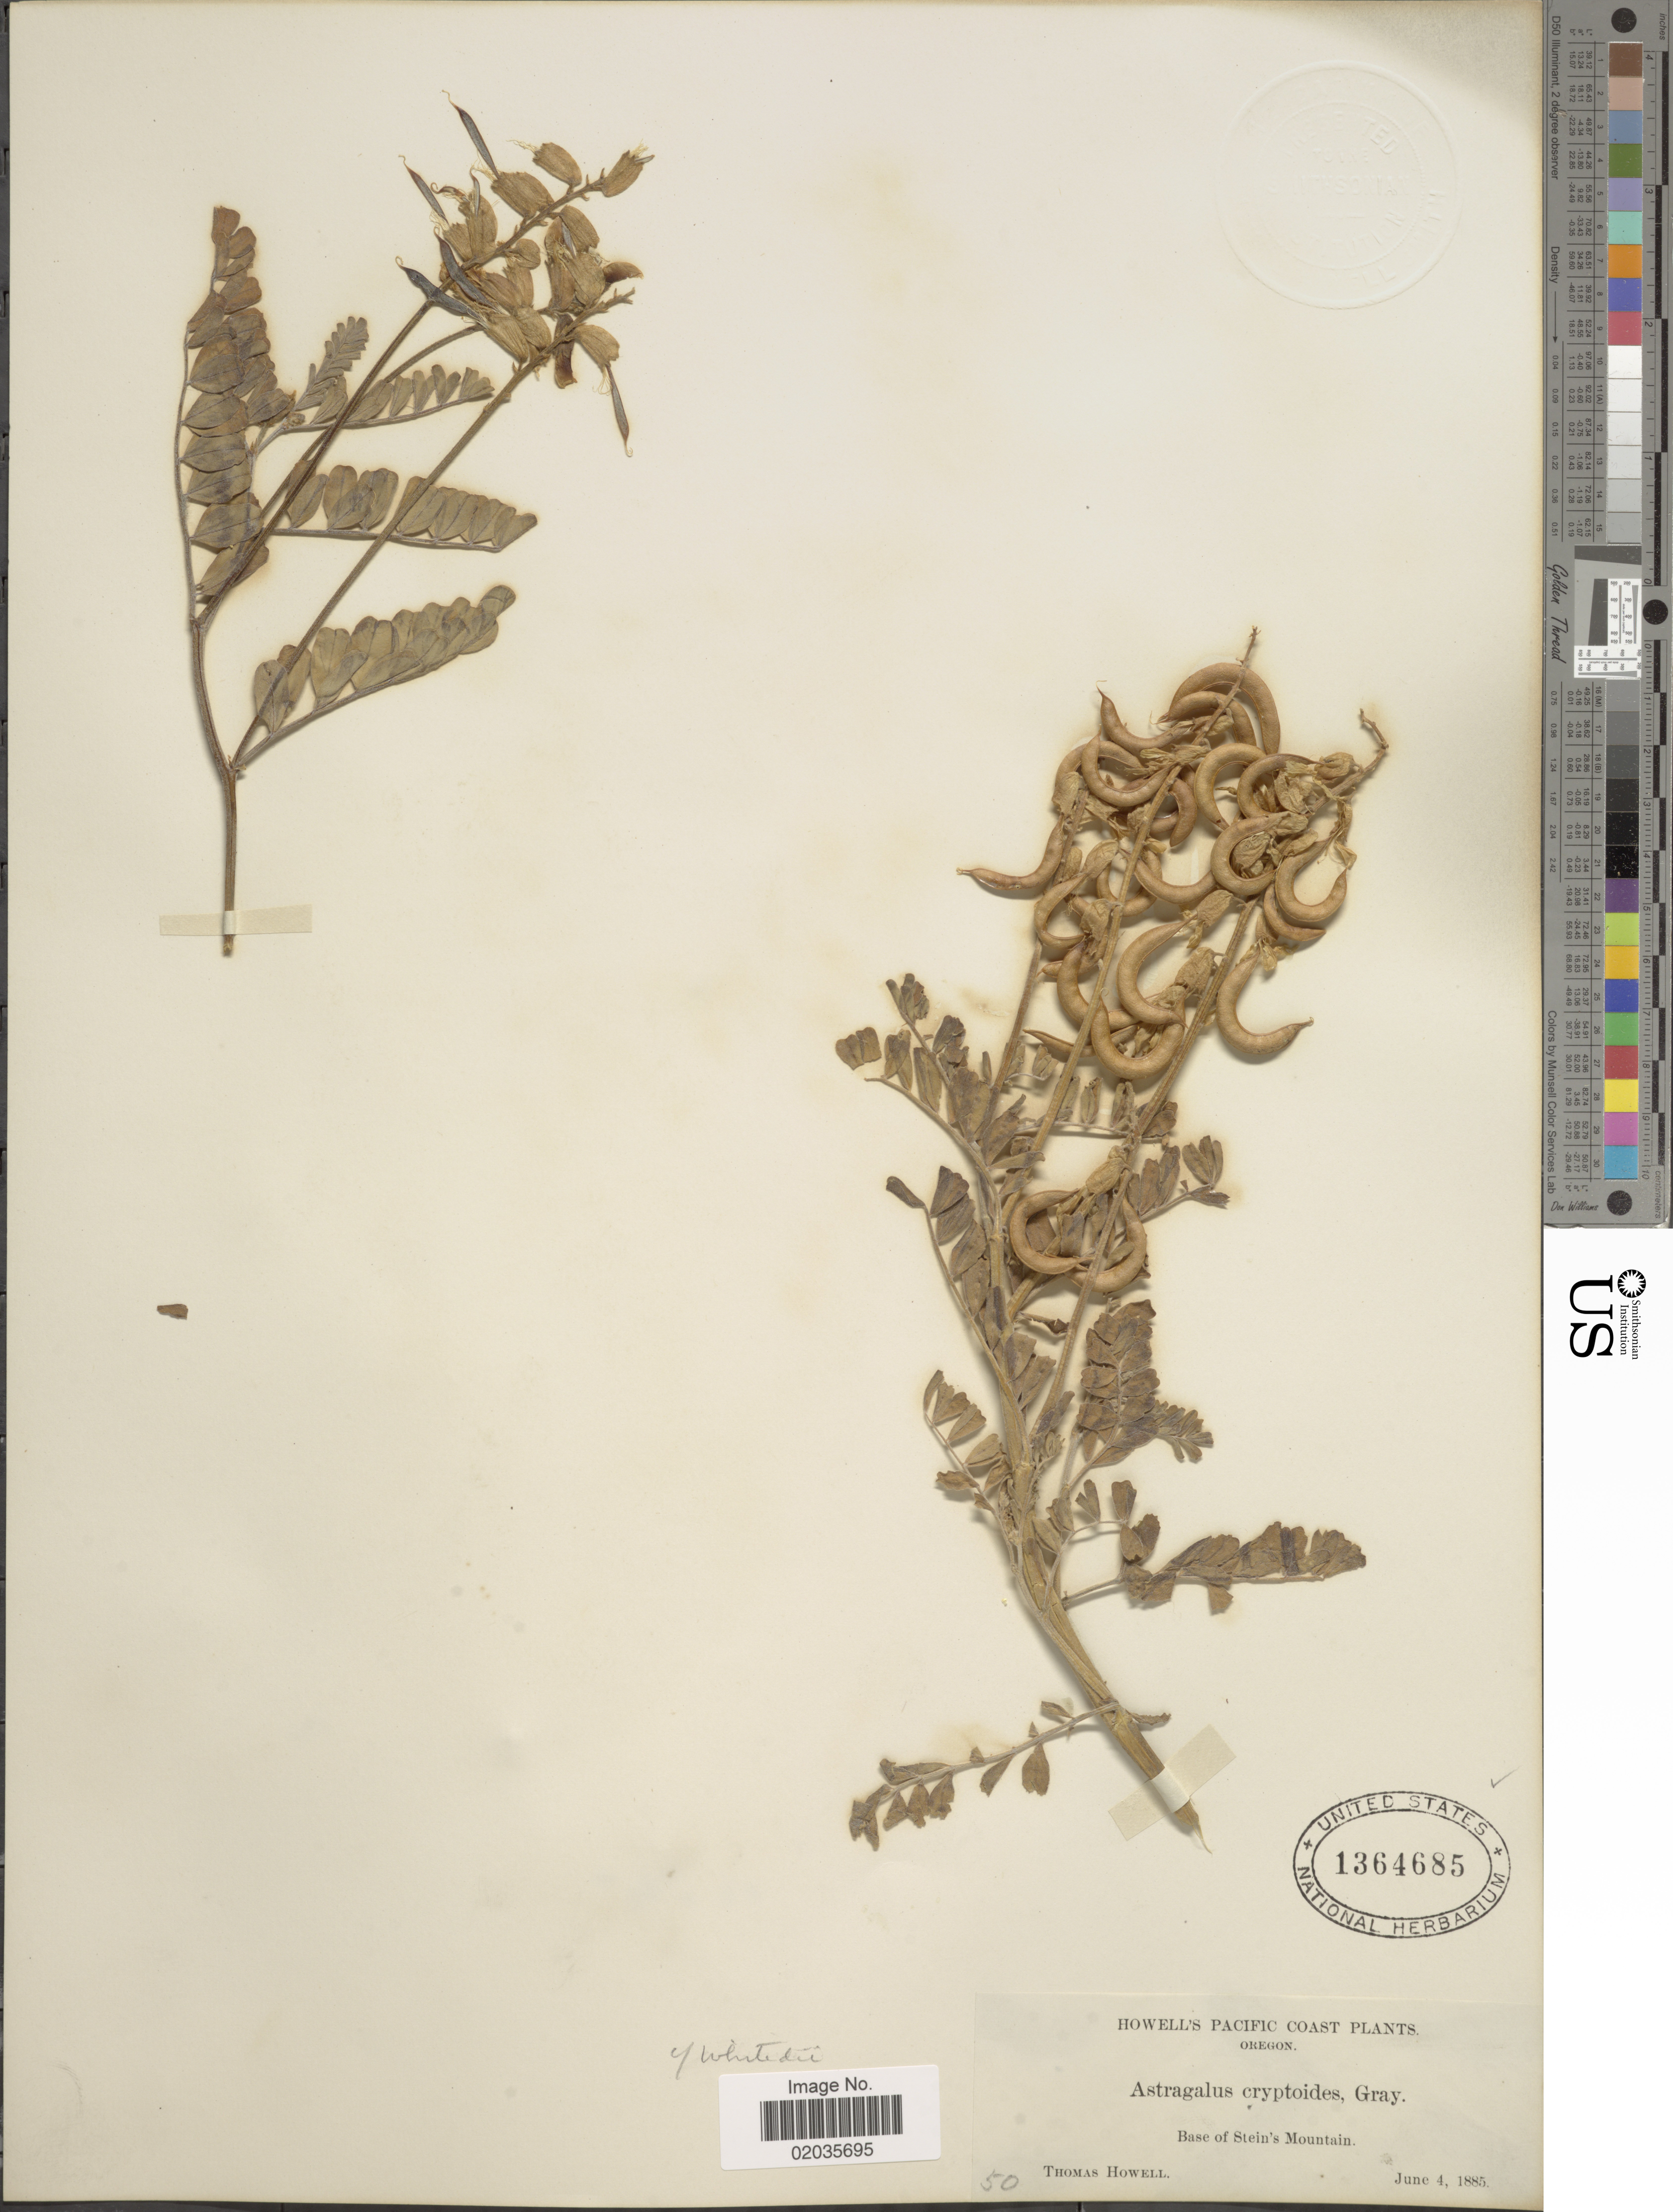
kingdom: Plantae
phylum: Tracheophyta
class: Magnoliopsida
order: Fabales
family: Fabaceae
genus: Astragalus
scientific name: Astragalus whitedii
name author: Piper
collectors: T. Howell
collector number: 50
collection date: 1885-06-04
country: United States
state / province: Oregon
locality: Pacific Coast, Base of Stein's Mountain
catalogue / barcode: US 1364685